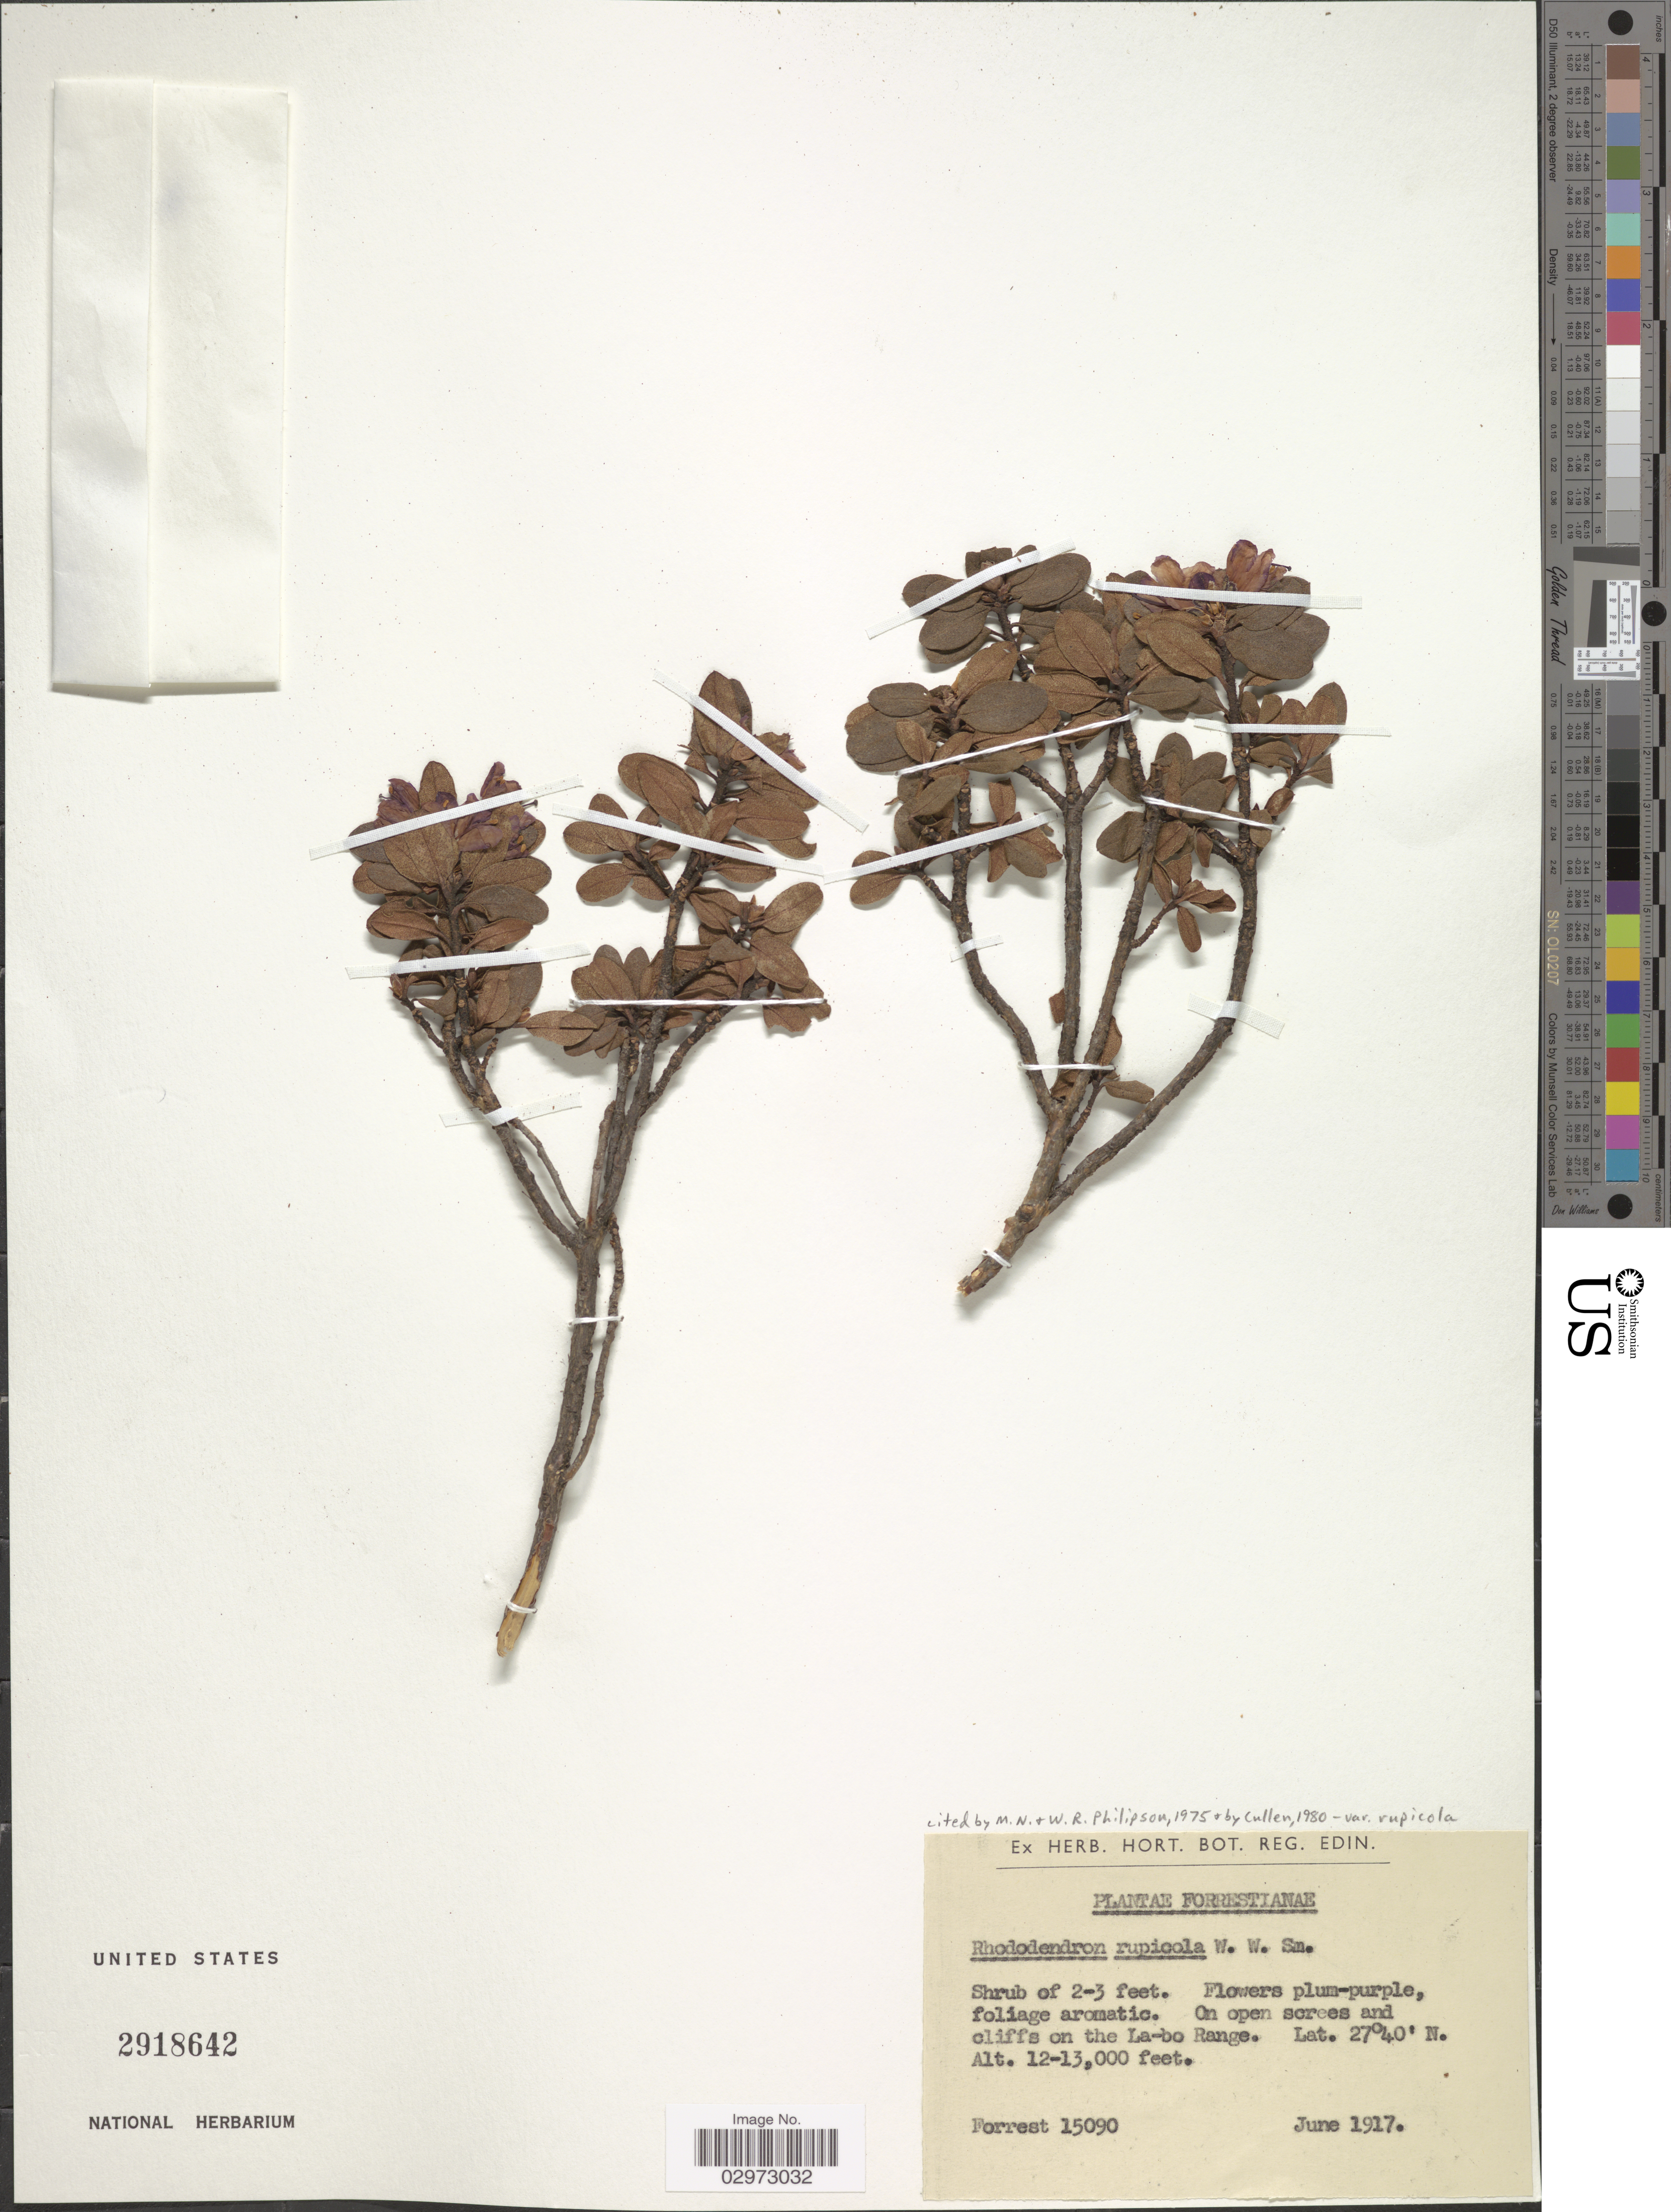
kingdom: Plantae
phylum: Tracheophyta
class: Magnoliopsida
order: Ericales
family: Ericaceae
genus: Rhododendron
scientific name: Rhododendron rupicola var. rupicola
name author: W.W. Sm.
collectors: -. Forrest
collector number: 15090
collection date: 1917-06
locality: On open screes and cliffs on the La-bo Range.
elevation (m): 3658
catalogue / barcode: US 2918642